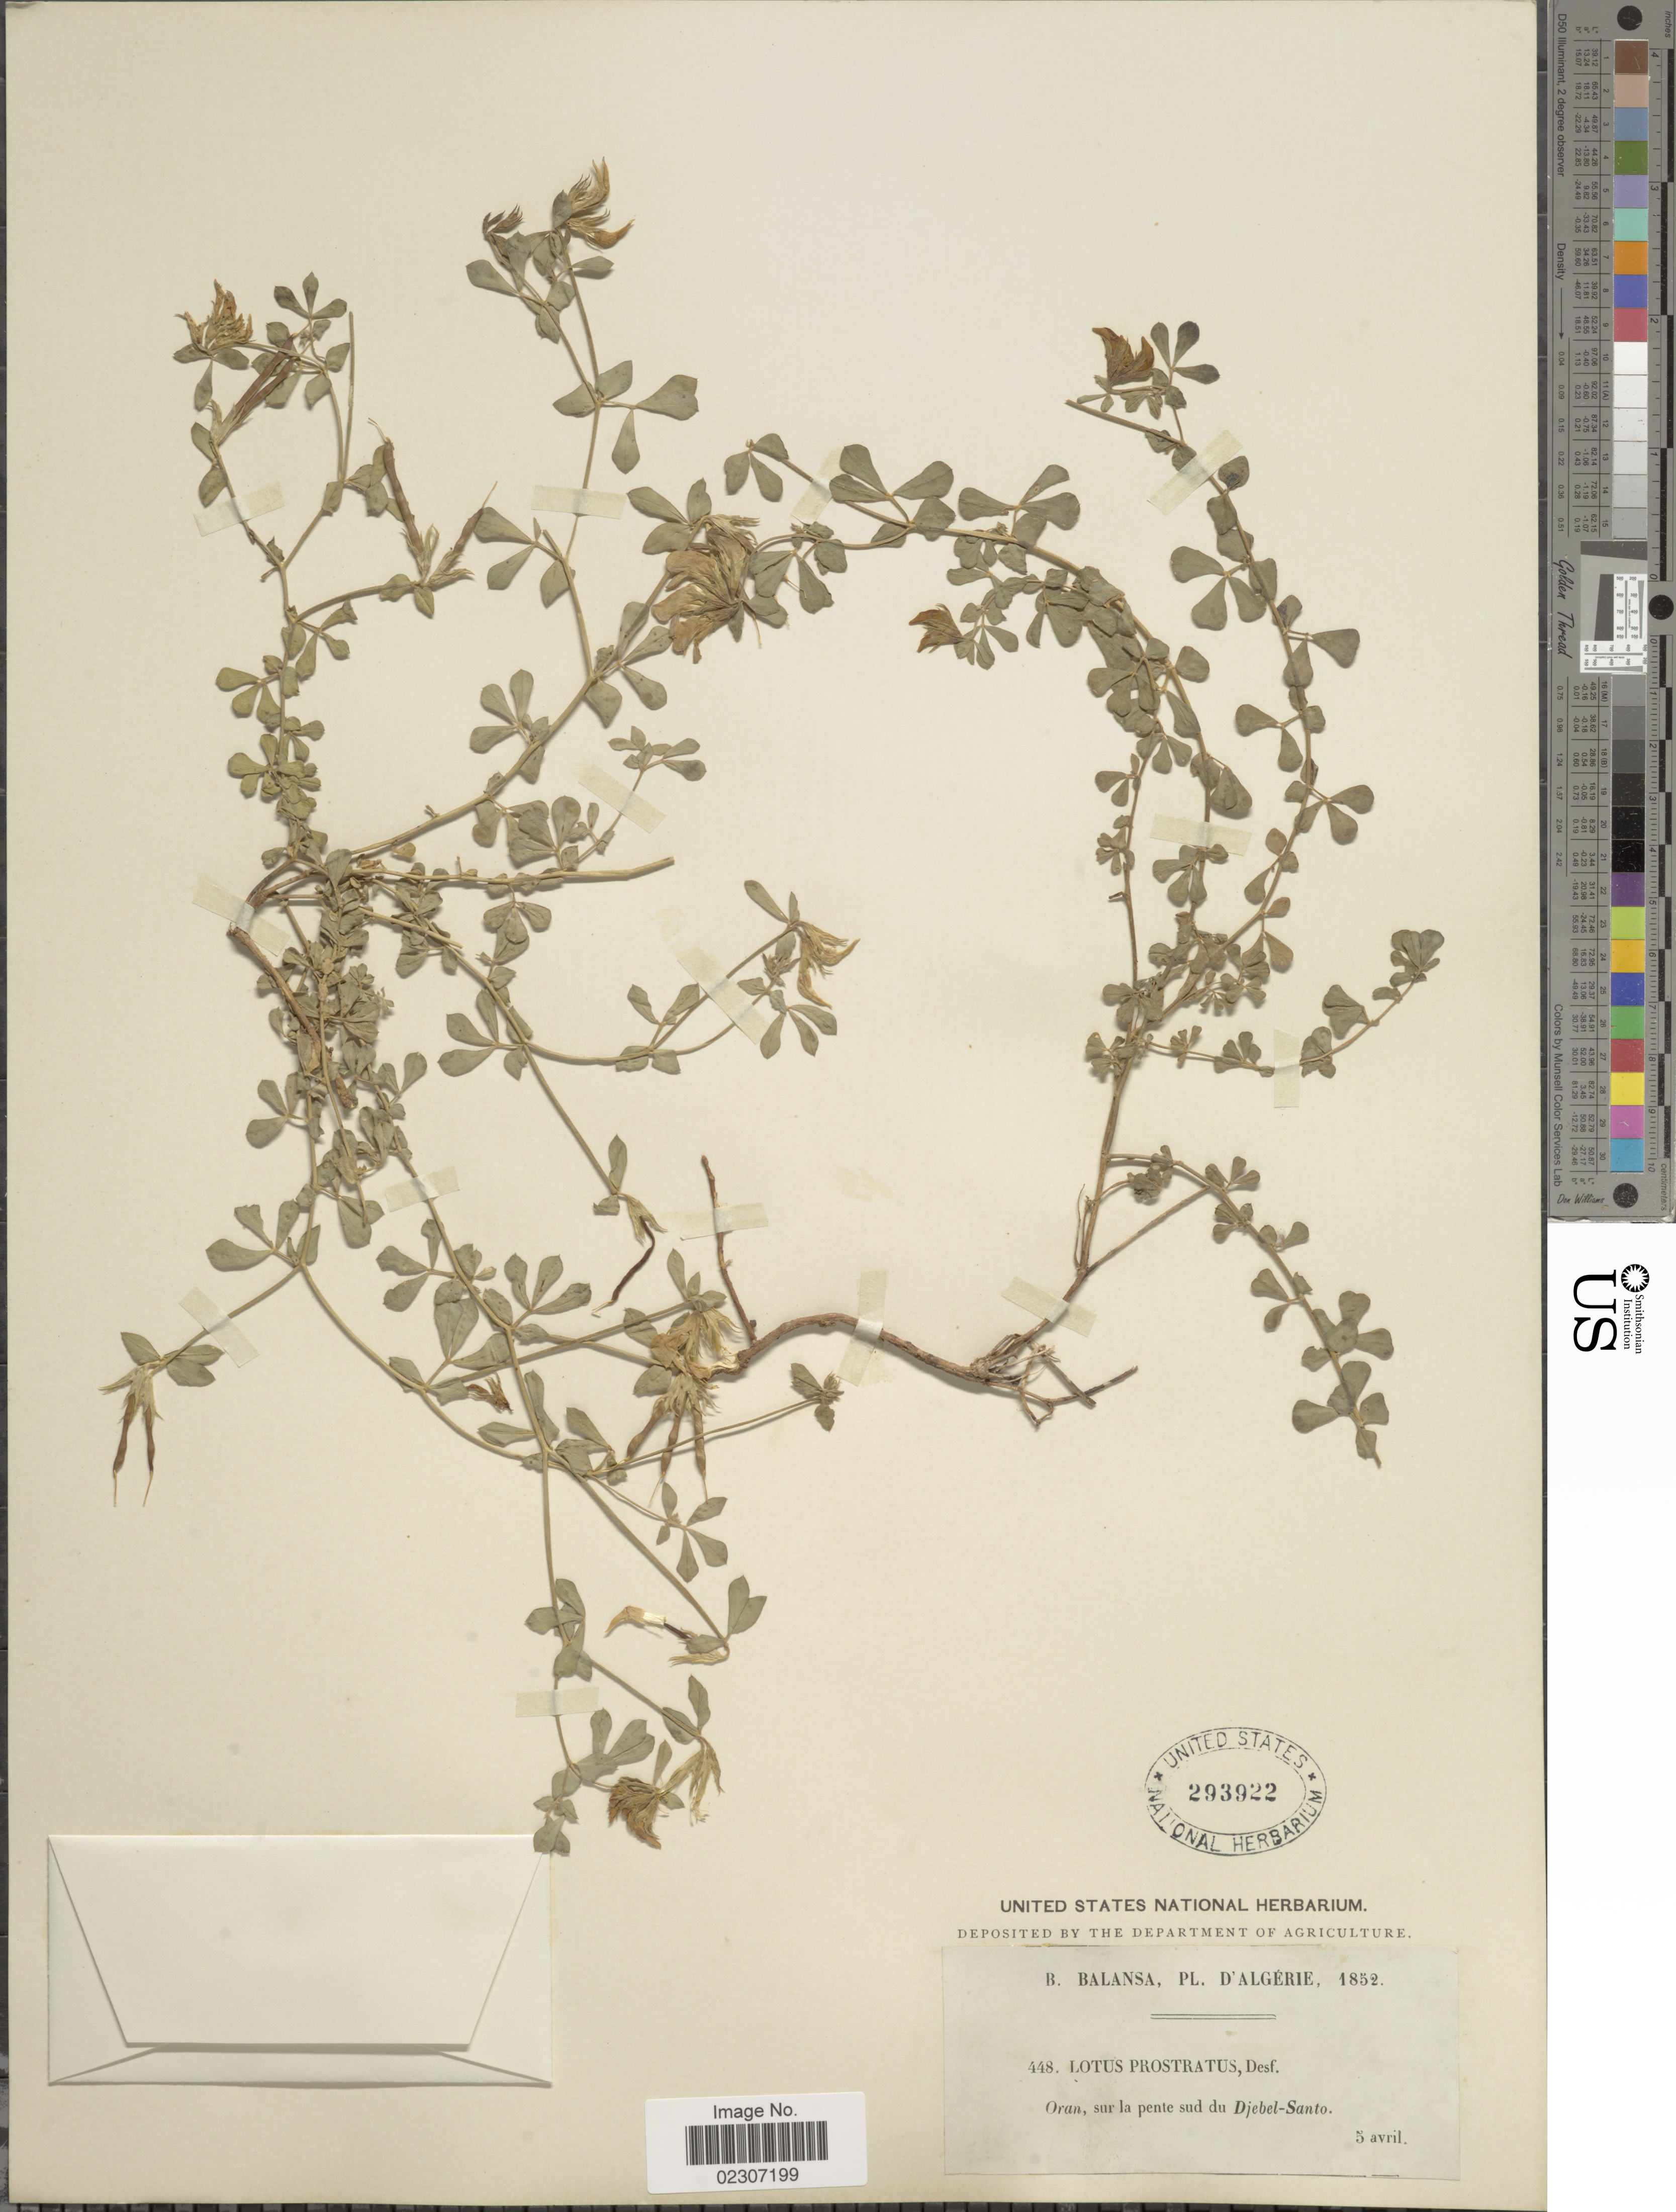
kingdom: Plantae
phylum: Tracheophyta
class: Magnoliopsida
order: Fabales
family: Fabaceae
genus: Lotus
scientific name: Lotus prostratus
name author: L.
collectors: B. Balansa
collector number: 448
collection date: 1852-04-05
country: Algeria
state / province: Oran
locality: P'Algerie, Oran, sur la pente sud du Djebel-Santo.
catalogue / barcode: US 293922